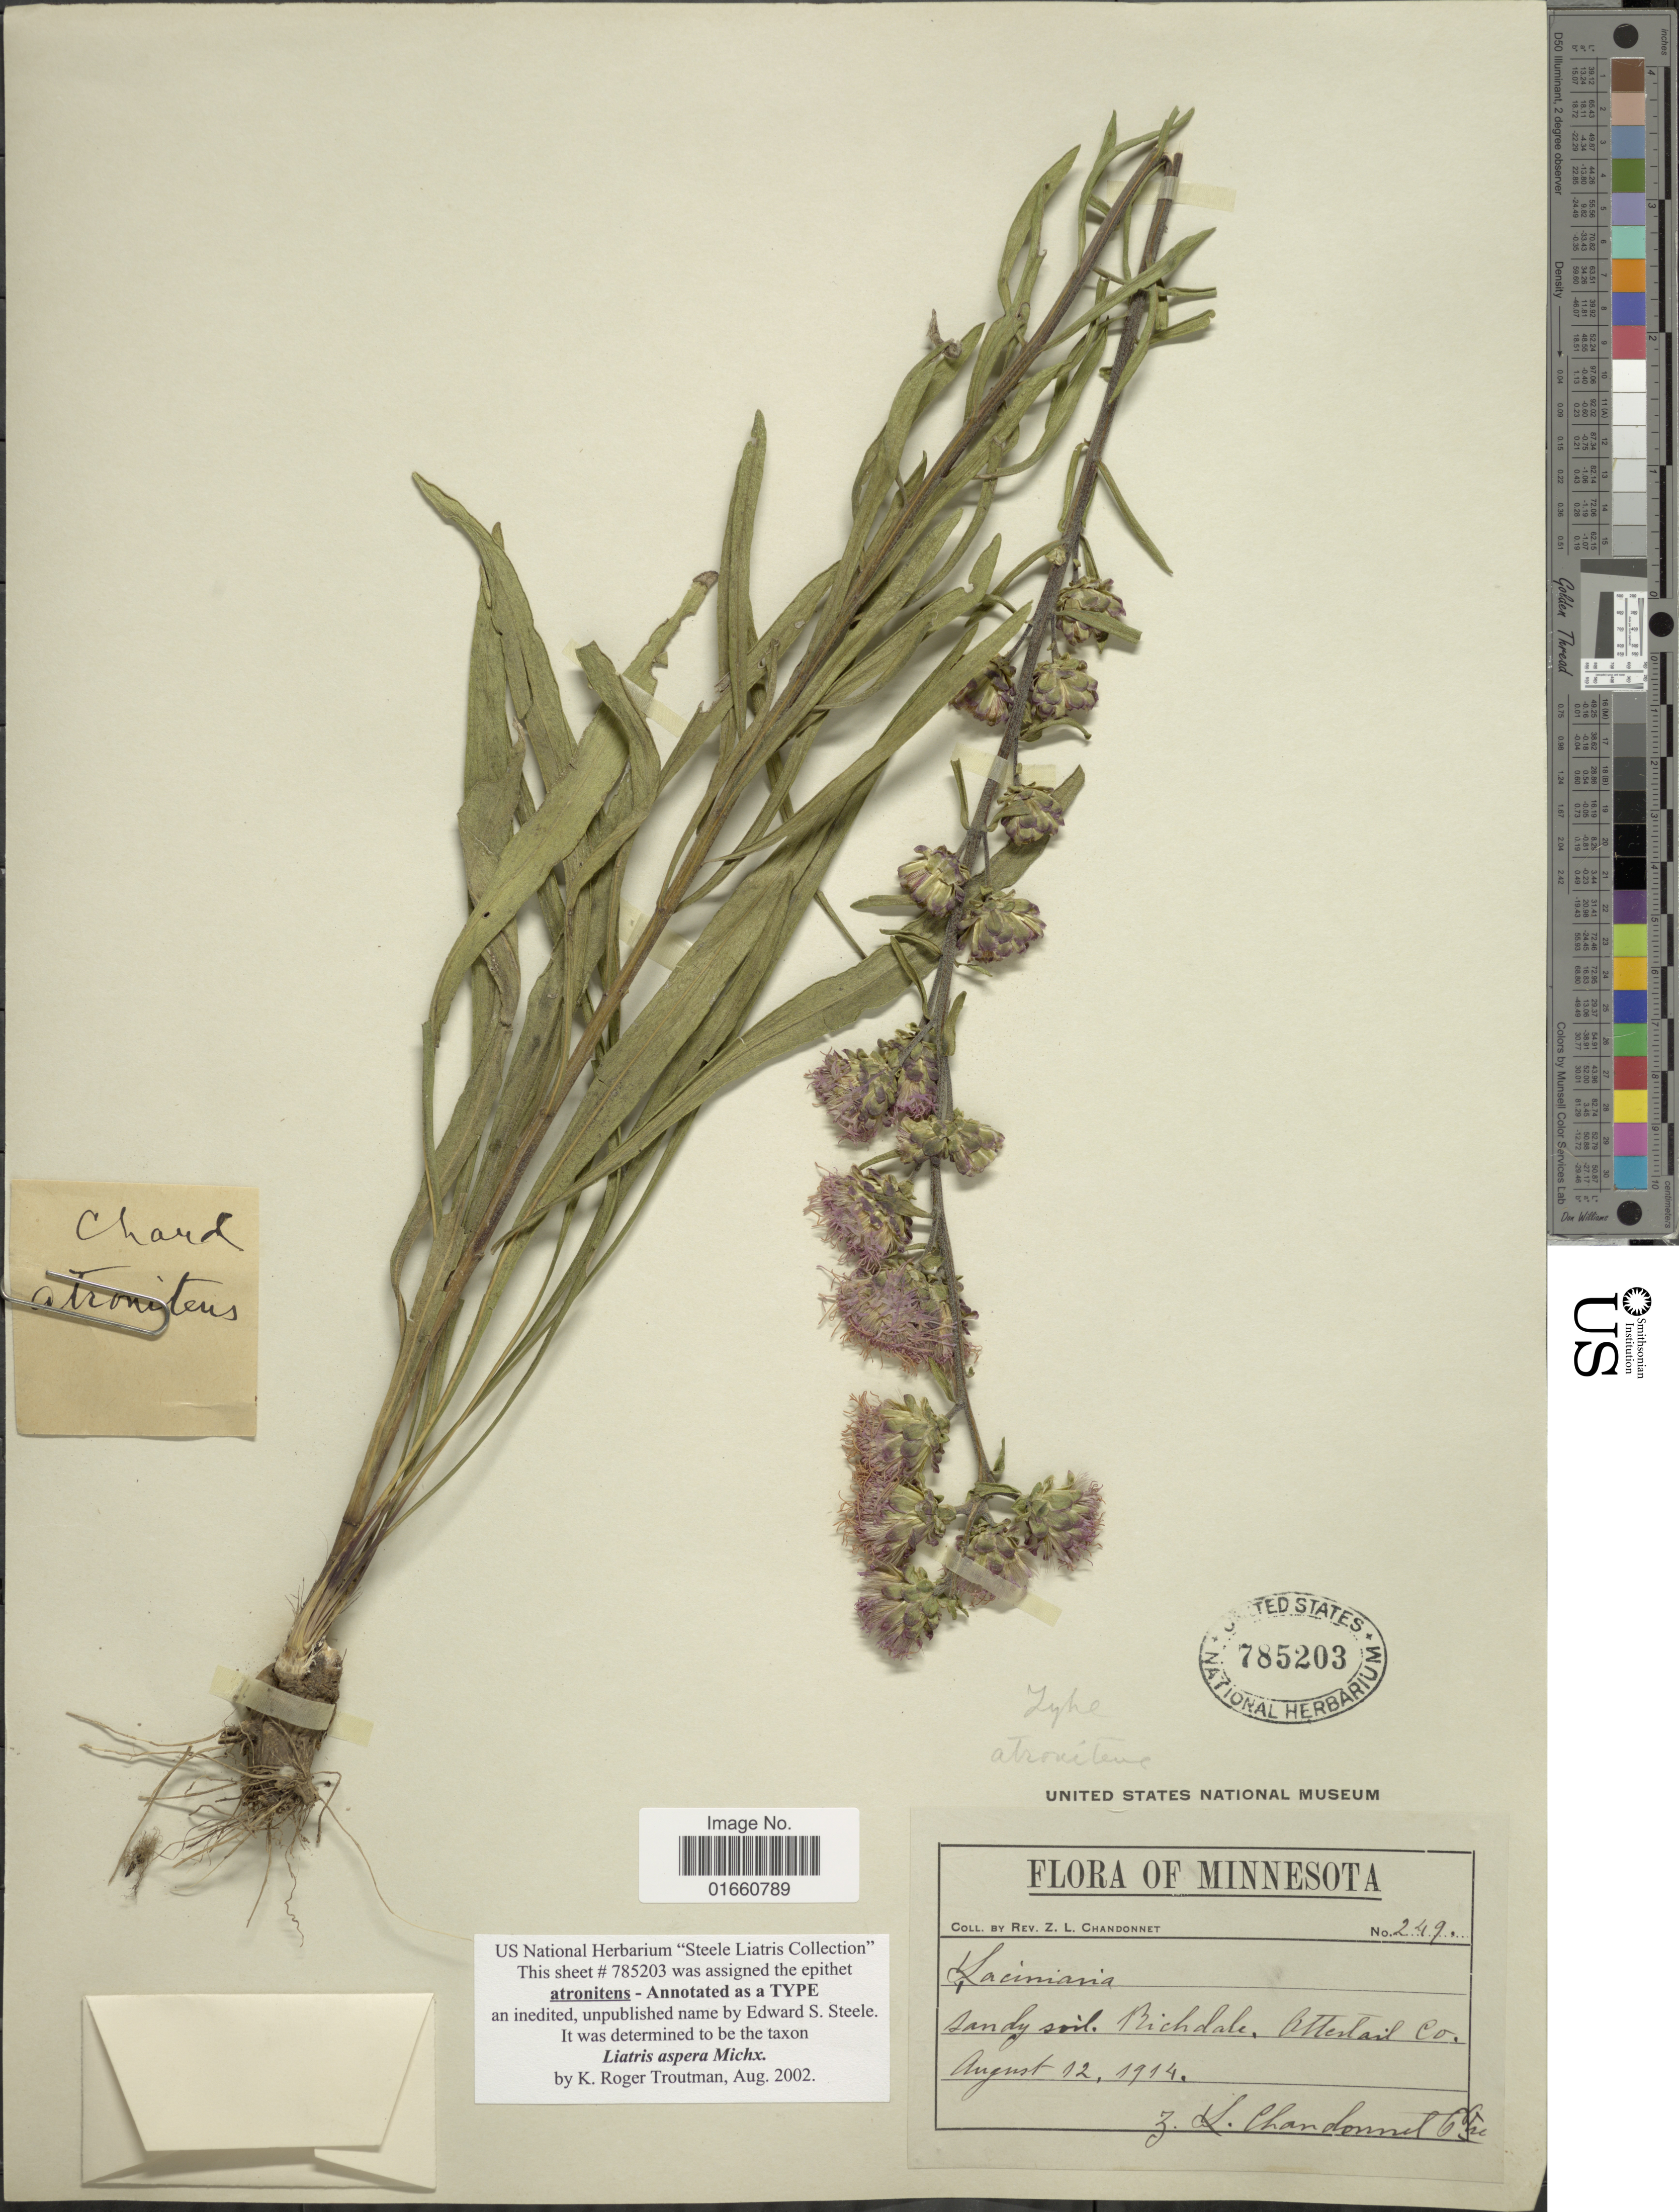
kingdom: Plantae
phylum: Tracheophyta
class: Magnoliopsida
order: Asterales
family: Asteraceae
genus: Liatris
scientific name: Liatris aspera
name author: Michx.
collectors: Z. Chandonnet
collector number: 249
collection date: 1914-08-12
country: United States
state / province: Minnesota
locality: Richdale, Otter tail Co.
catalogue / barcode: US 785203